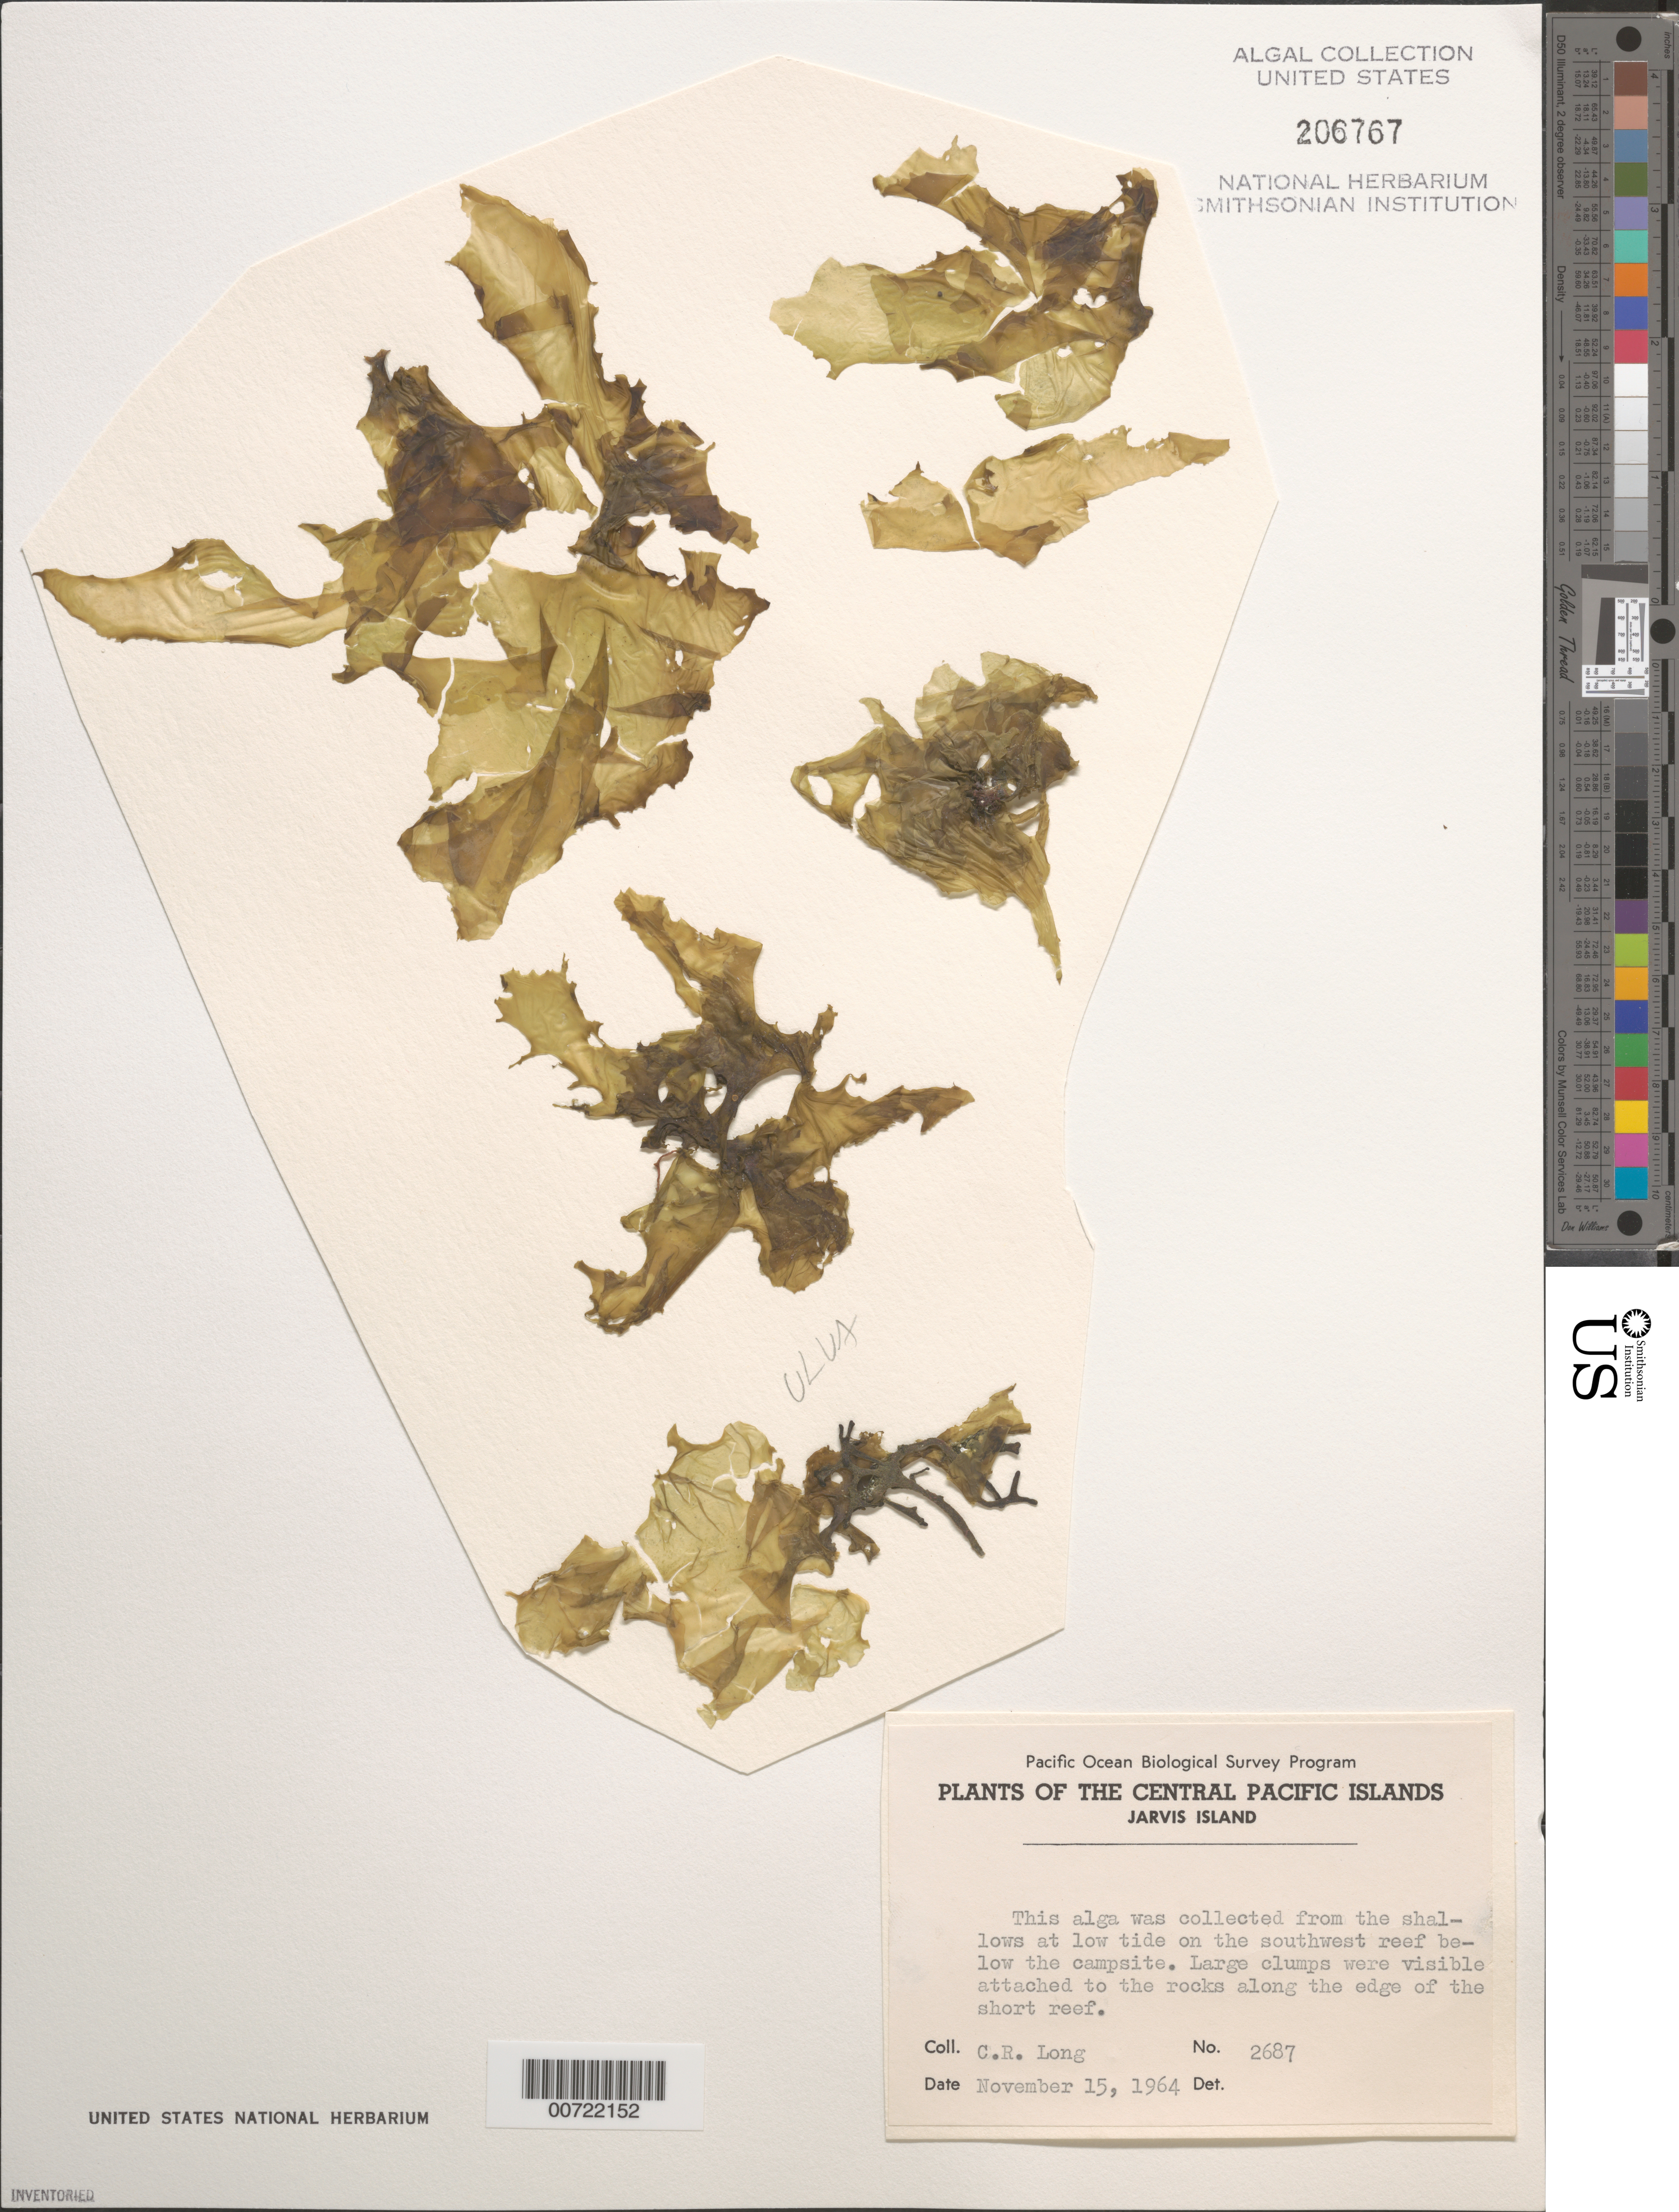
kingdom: Plantae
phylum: Chlorophyta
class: Ulvophyceae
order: Ulvales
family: Ulvaceae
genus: Ulva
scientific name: Ulva sp.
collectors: C. R. Long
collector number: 2687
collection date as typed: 15 Nov 1964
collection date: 1964-11-15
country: U.S. Administered Pacific Islands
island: Jarvis Island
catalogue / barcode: US 206767